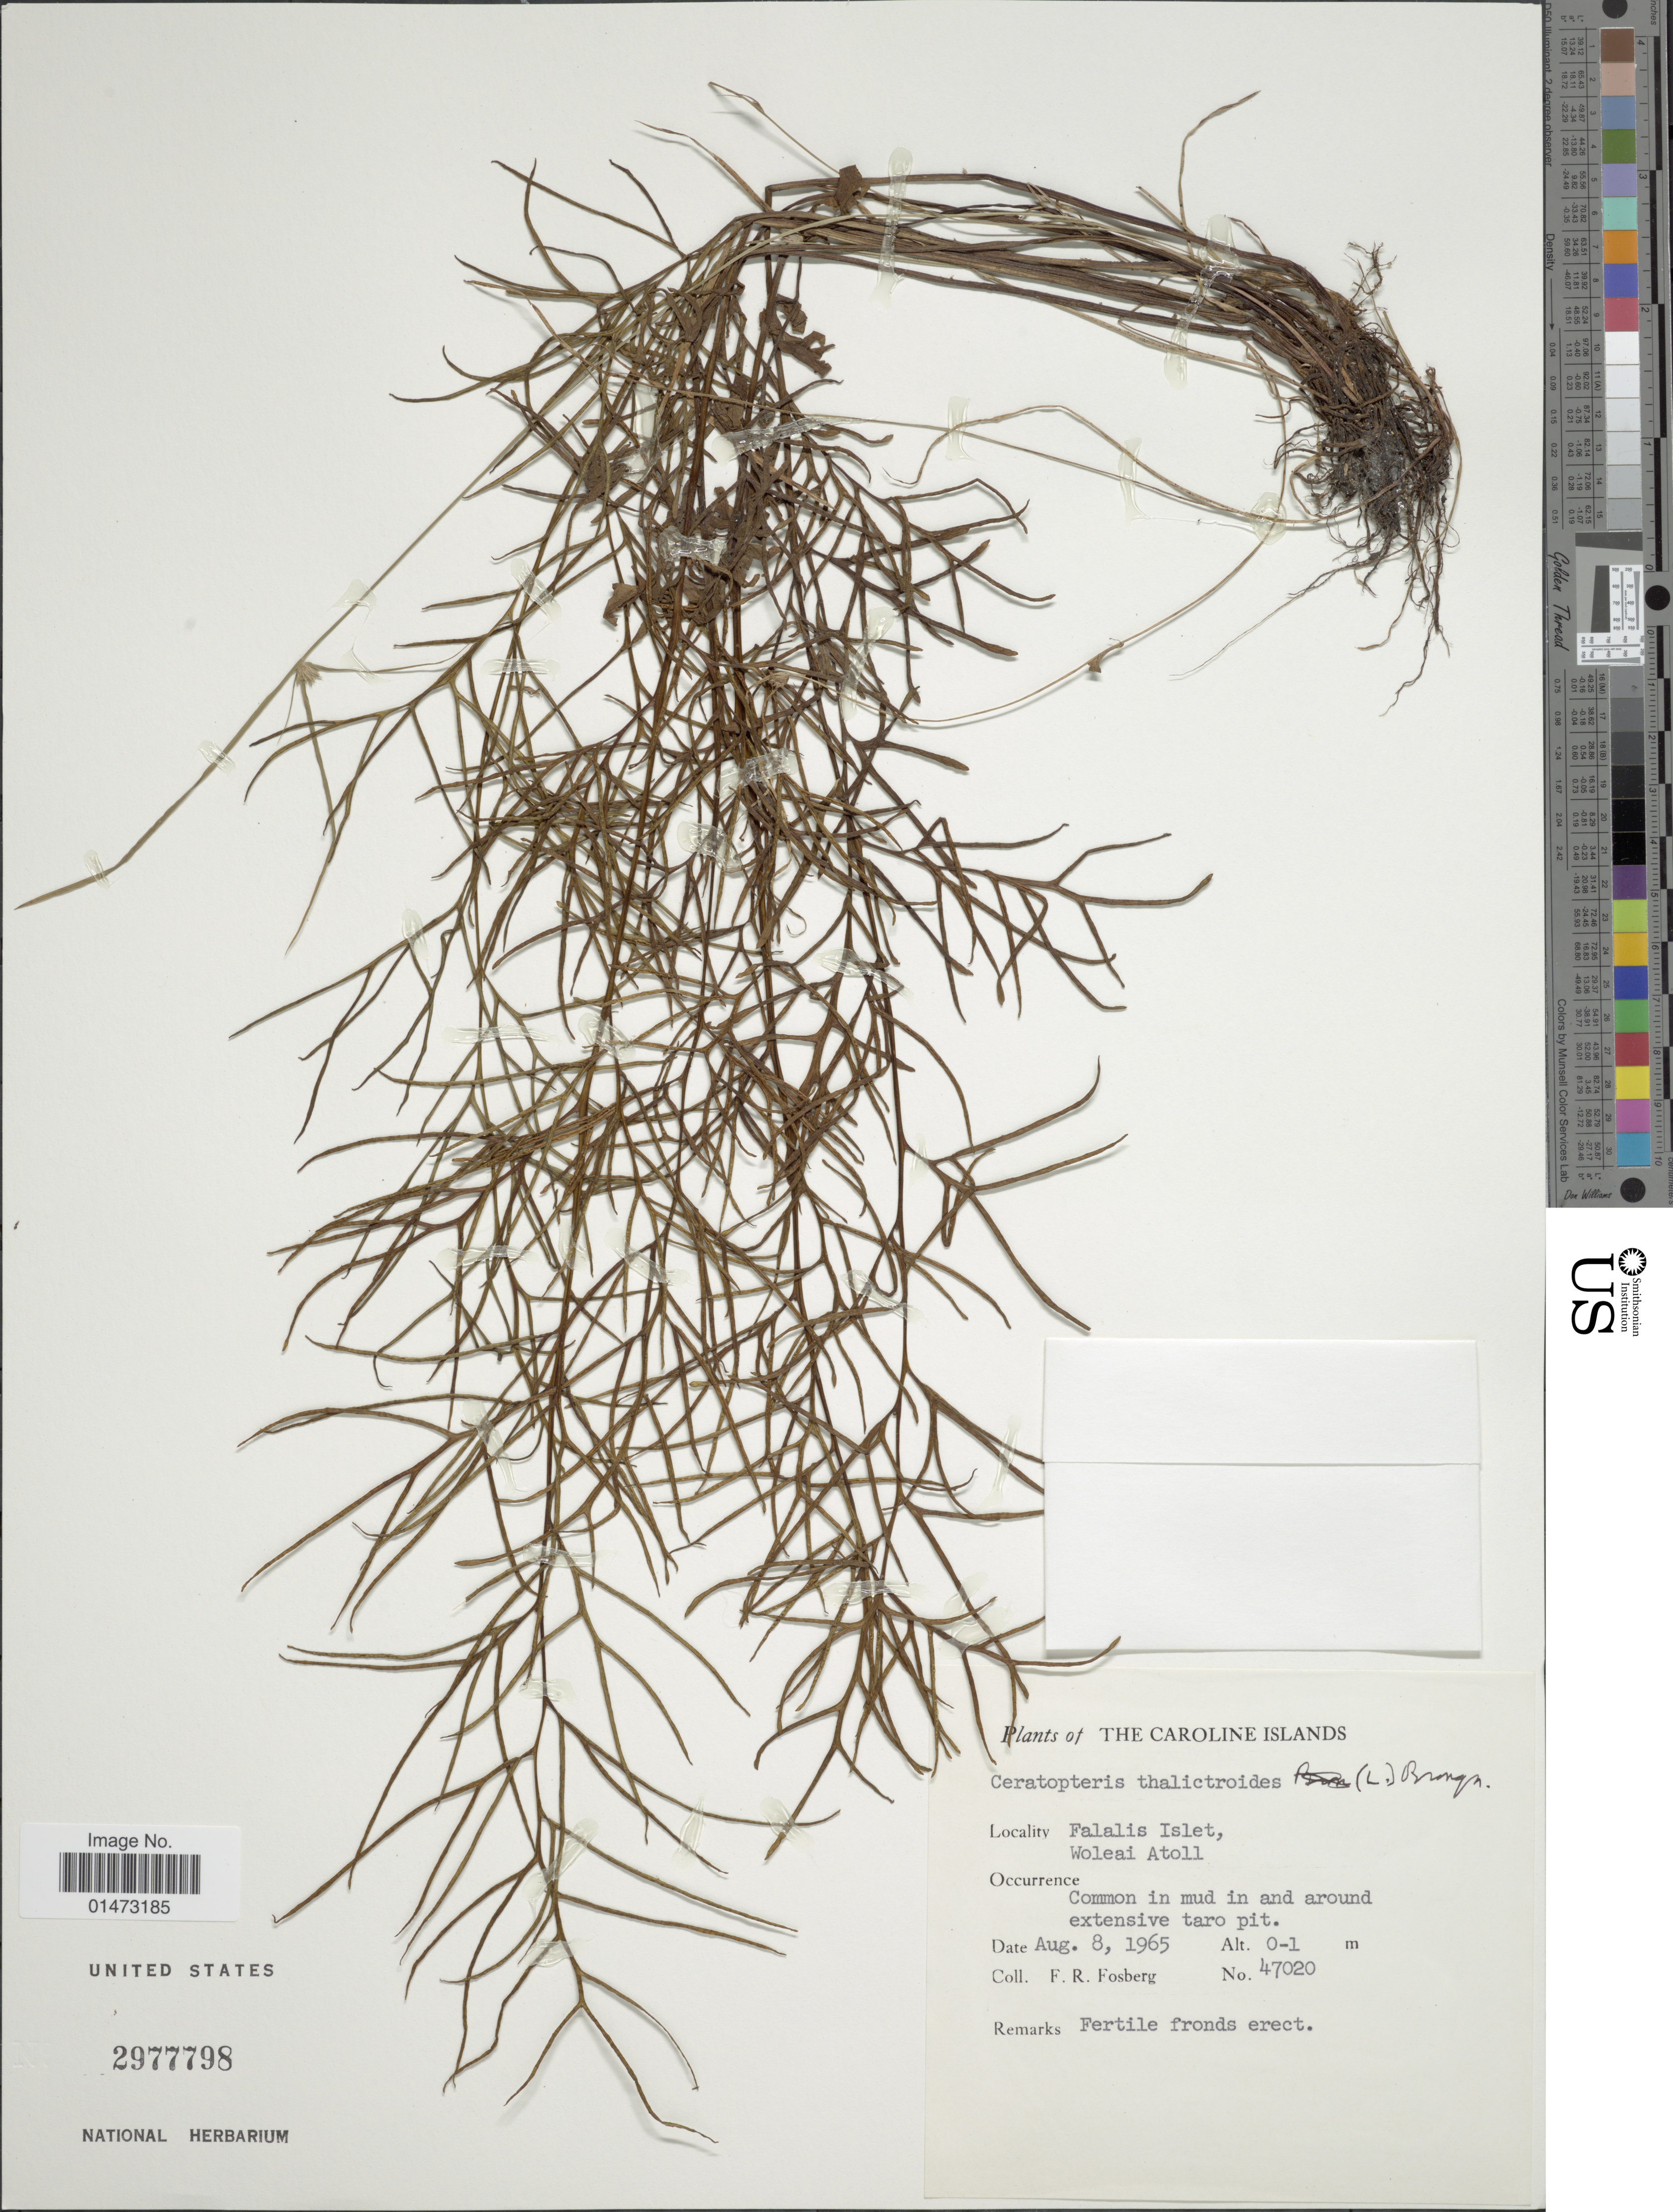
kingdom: Plantae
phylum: Tracheophyta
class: Polypodiopsida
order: Polypodiales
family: Pteridaceae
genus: Ceratopteris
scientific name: Ceratopteris thalictroides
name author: (L.) Brongn.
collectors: F. R. Fosberg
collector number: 47020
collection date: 1965-08-08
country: Micronesia, Federated States of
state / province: Yap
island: Woleai Atoll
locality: Caroline Islands. Falalis Islet, Woleai Atoll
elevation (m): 0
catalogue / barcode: US 2977798